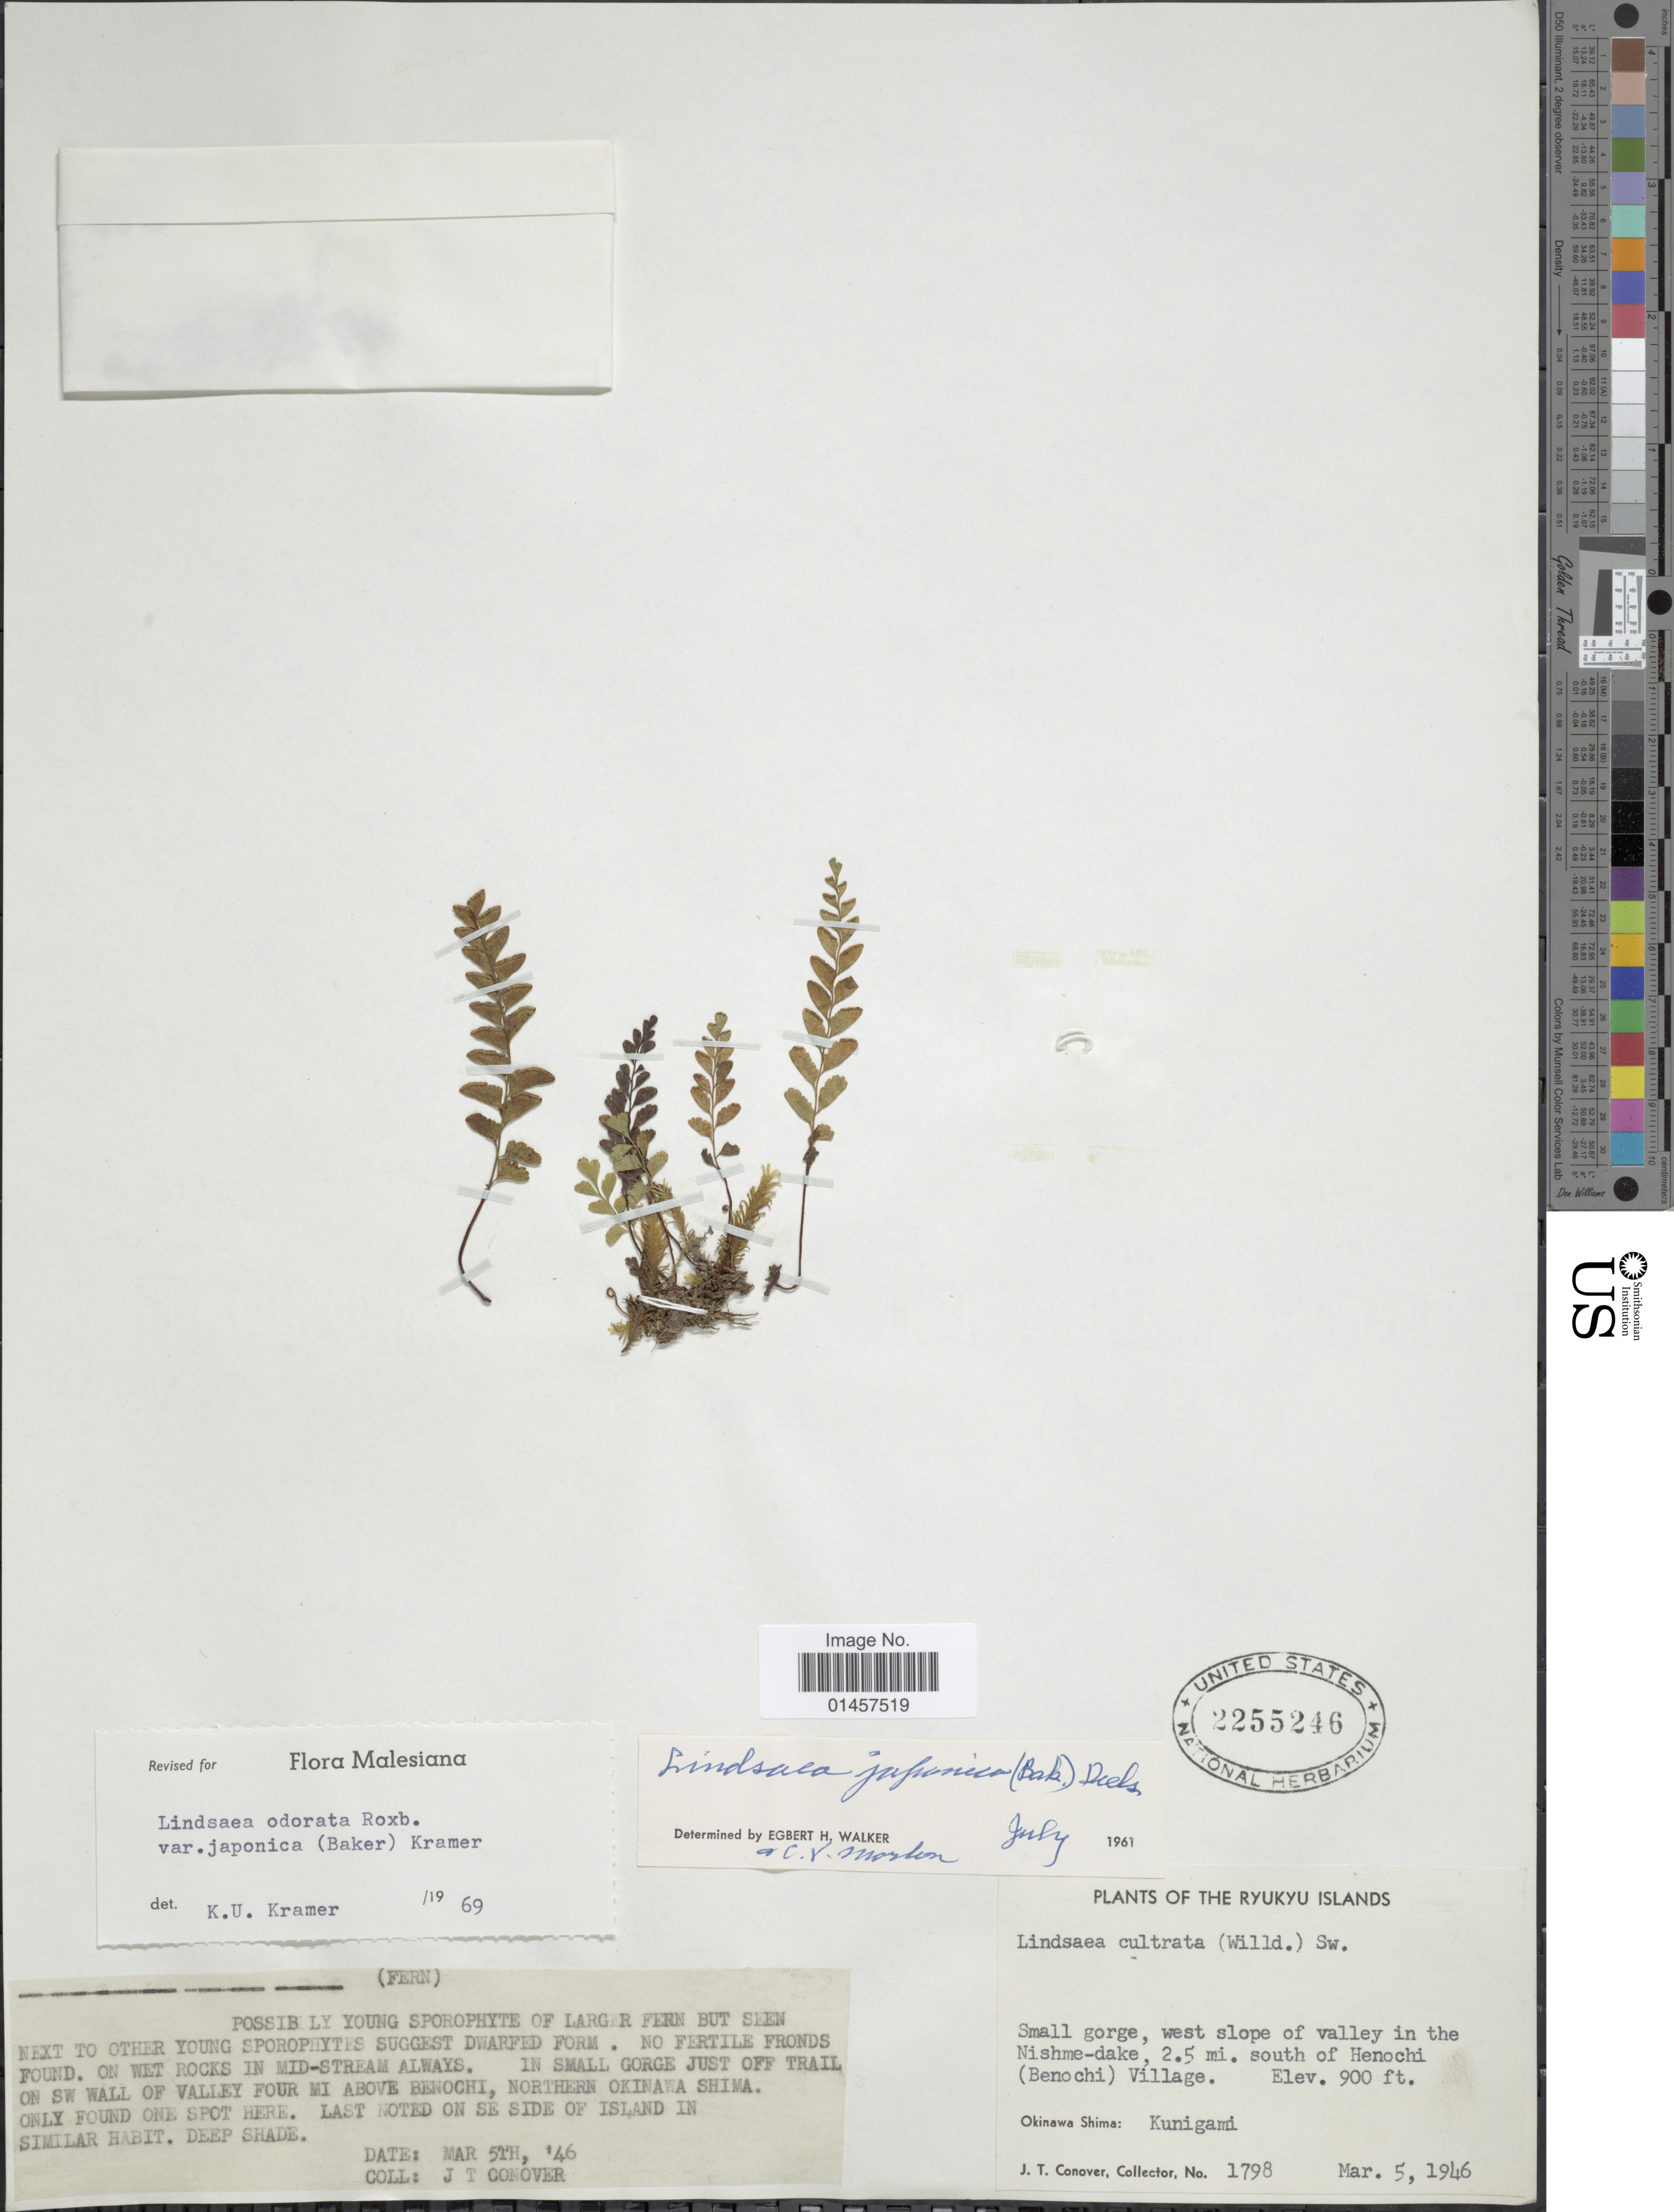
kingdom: Plantae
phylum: Tracheophyta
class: Polypodiopsida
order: Polypodiales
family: Lindsaeaceae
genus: Osmolindsaea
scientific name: Osmolindsaea japonica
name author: (Baker) Lehtonen & Christenh.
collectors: J. T. Conover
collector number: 1798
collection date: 1946-03-05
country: Japan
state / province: Okinawa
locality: West slope of valley in the Nishme-dake, 2.5 mi. south of Henochi(Benochi) village, Okinawa Shima: Kunigami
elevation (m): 274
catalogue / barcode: US 2255246